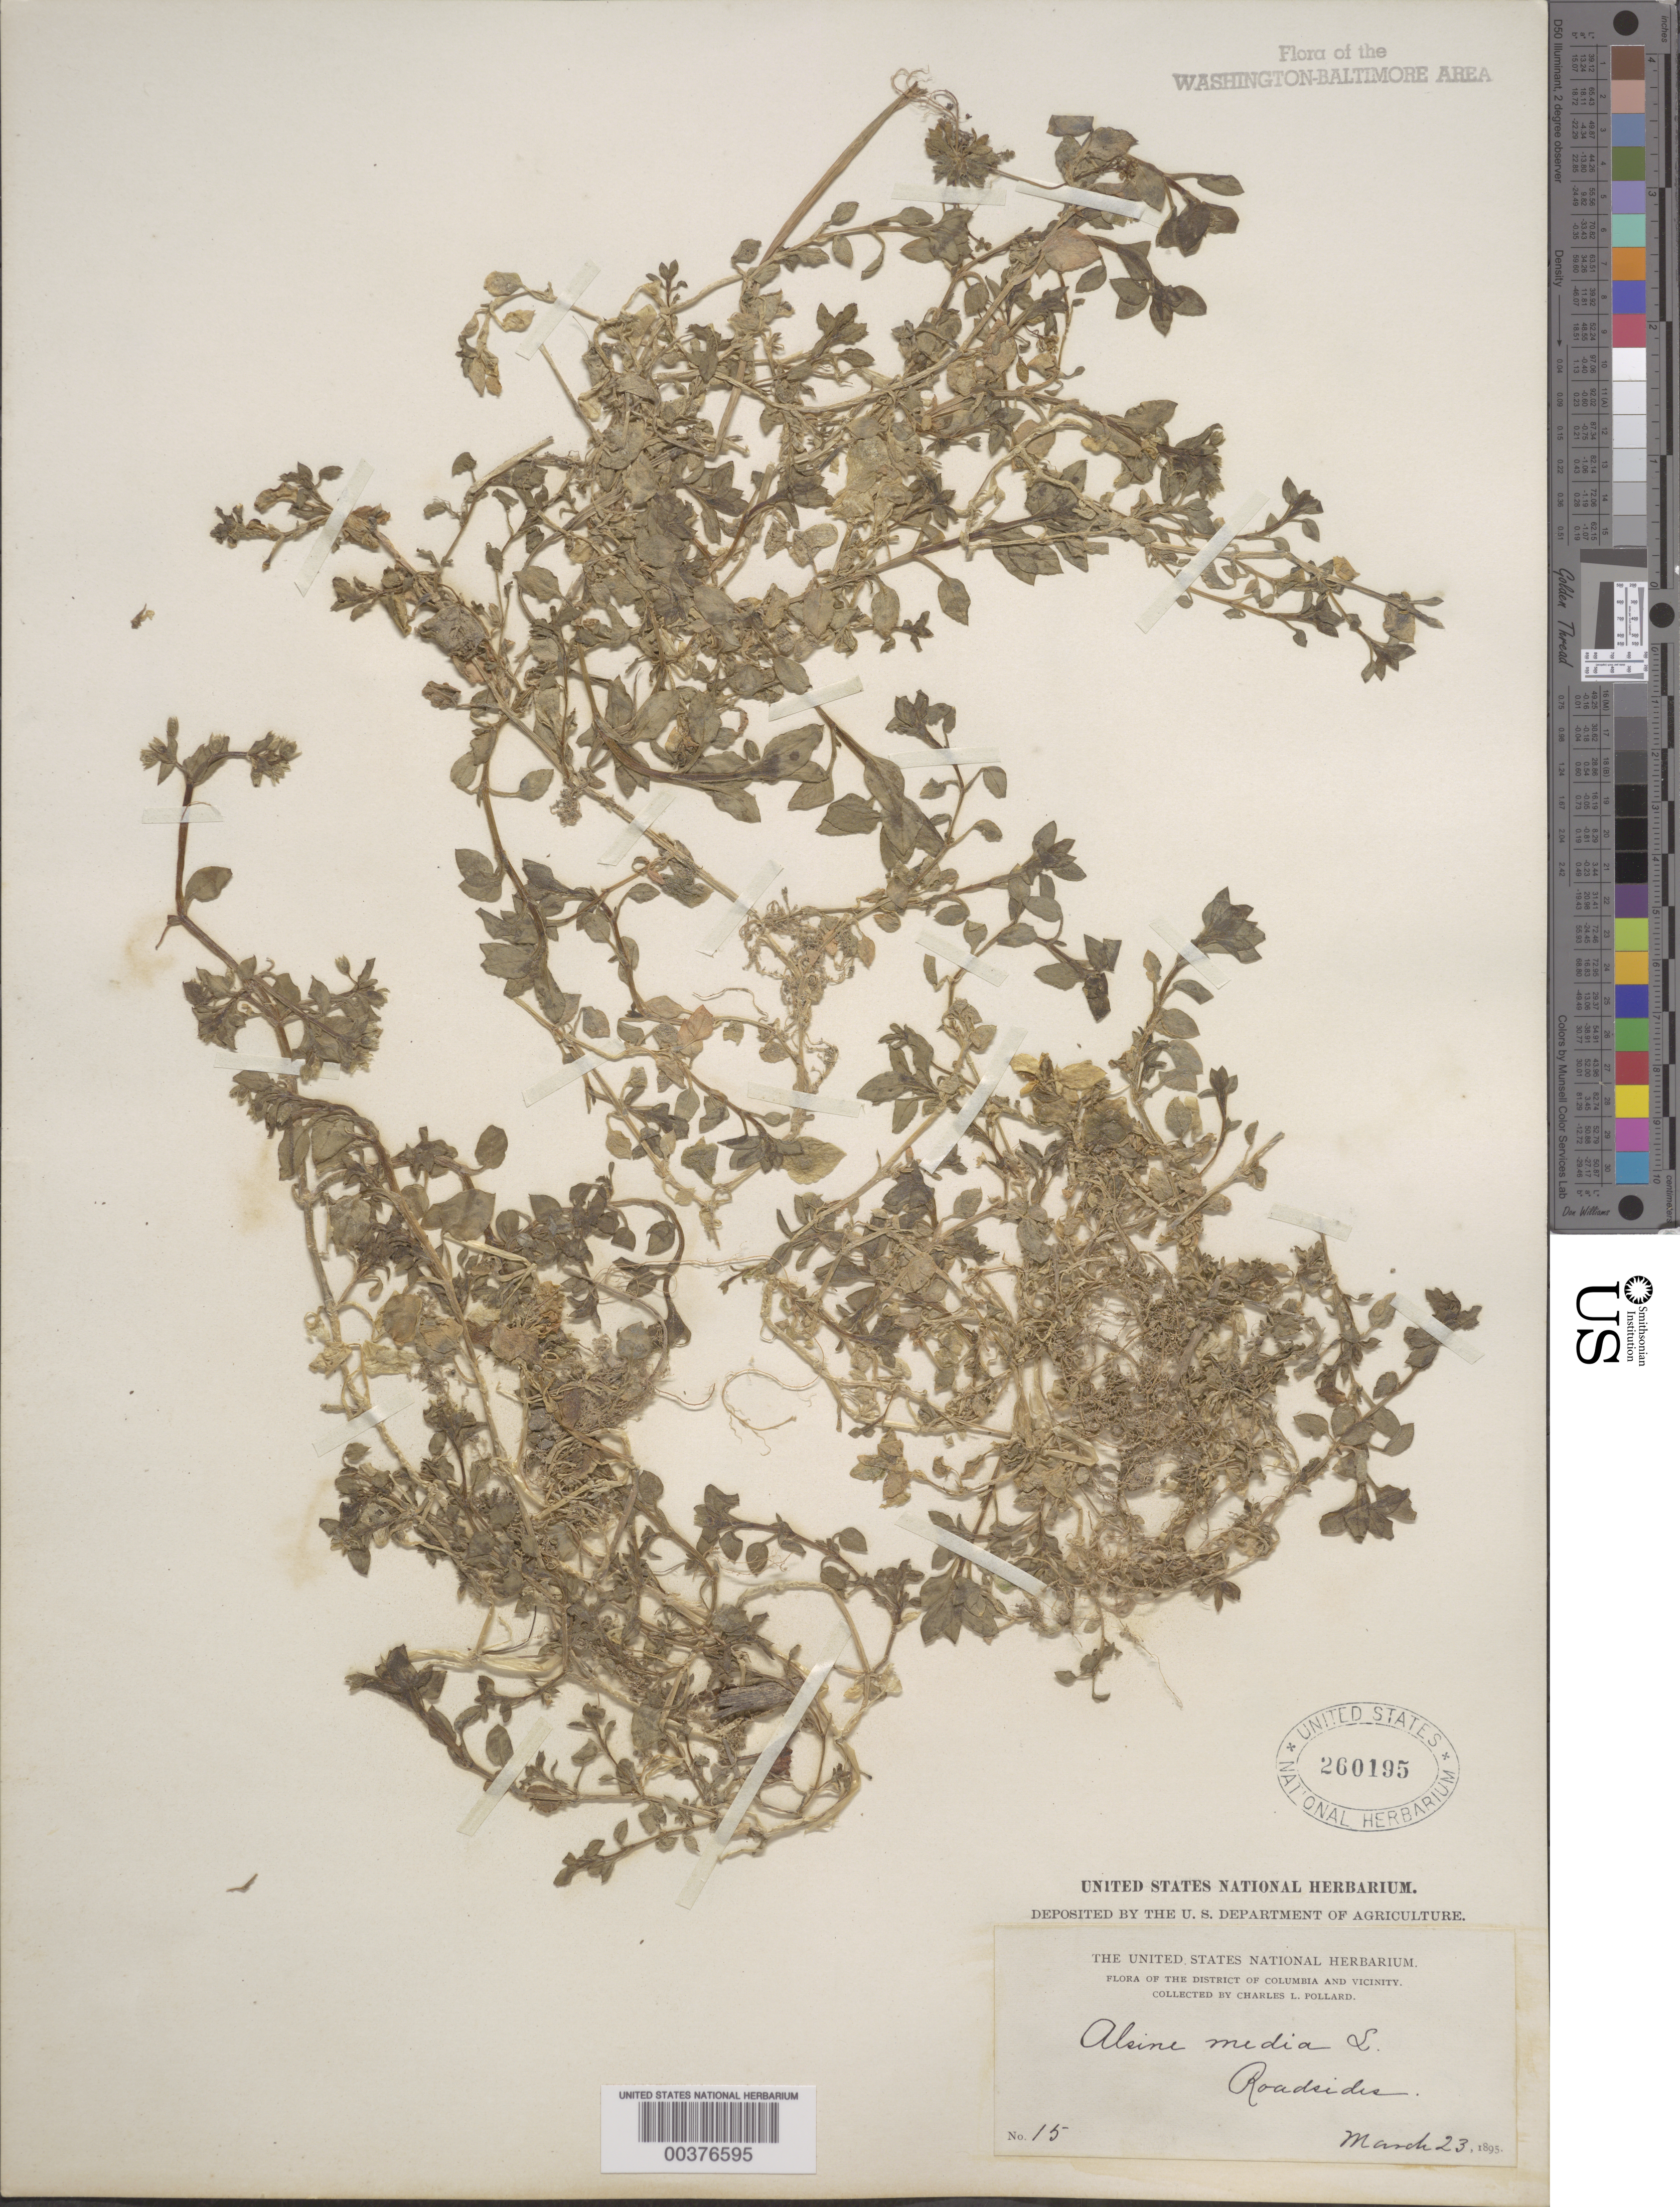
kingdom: Plantae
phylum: Tracheophyta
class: Magnoliopsida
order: Caryophyllales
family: Caryophyllaceae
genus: Stellaria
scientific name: Stellaria media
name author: (L.) Vill.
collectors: C. L. Pollard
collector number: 15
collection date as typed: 23 Mar 1895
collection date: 1895-03-23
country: United States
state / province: District of Columbia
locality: Washington DC Area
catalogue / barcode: US 260195